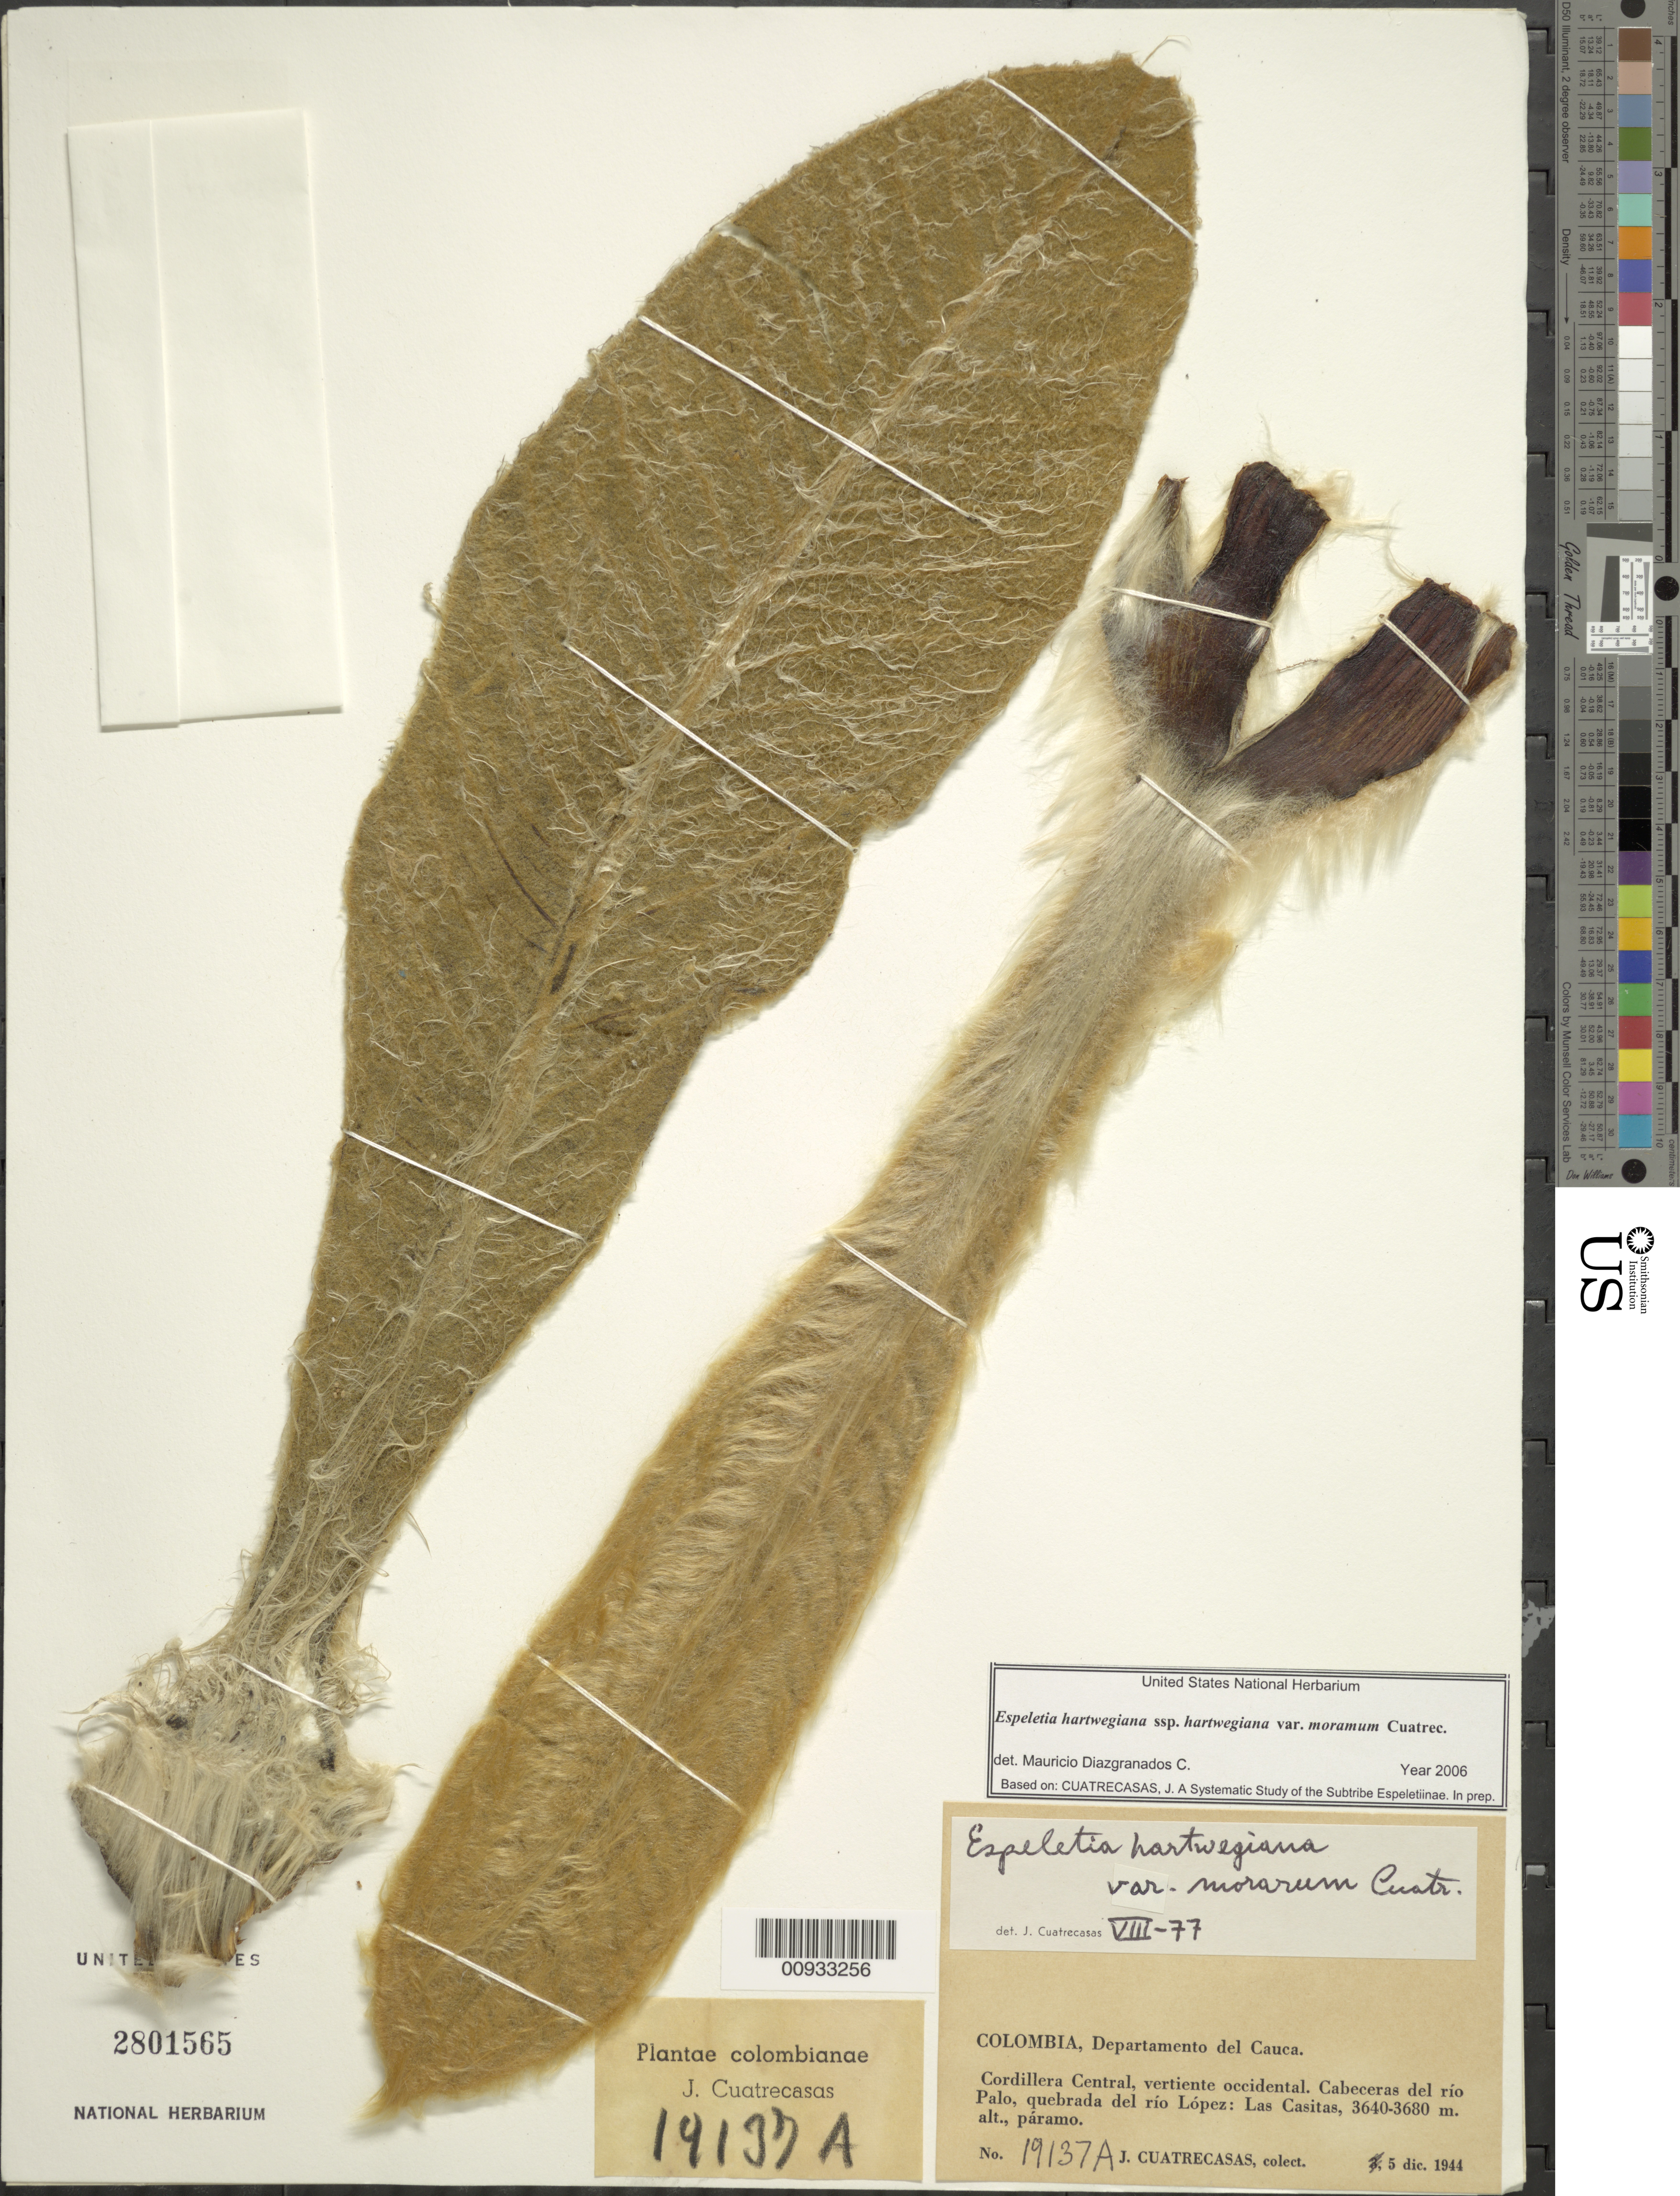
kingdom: Plantae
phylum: Tracheophyta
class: Magnoliopsida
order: Asterales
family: Asteraceae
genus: Espeletia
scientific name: Espeletia hartwegiana var. morarum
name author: Cuatrec.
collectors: J. Cuatrecasas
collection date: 1944-12-05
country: Colombia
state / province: Cauca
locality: Cordillera Central, vertiente occidental. Cabeceras del río Palo, quebrada del río López: Las Casitas.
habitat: Páramo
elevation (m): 3640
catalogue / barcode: US 2801565